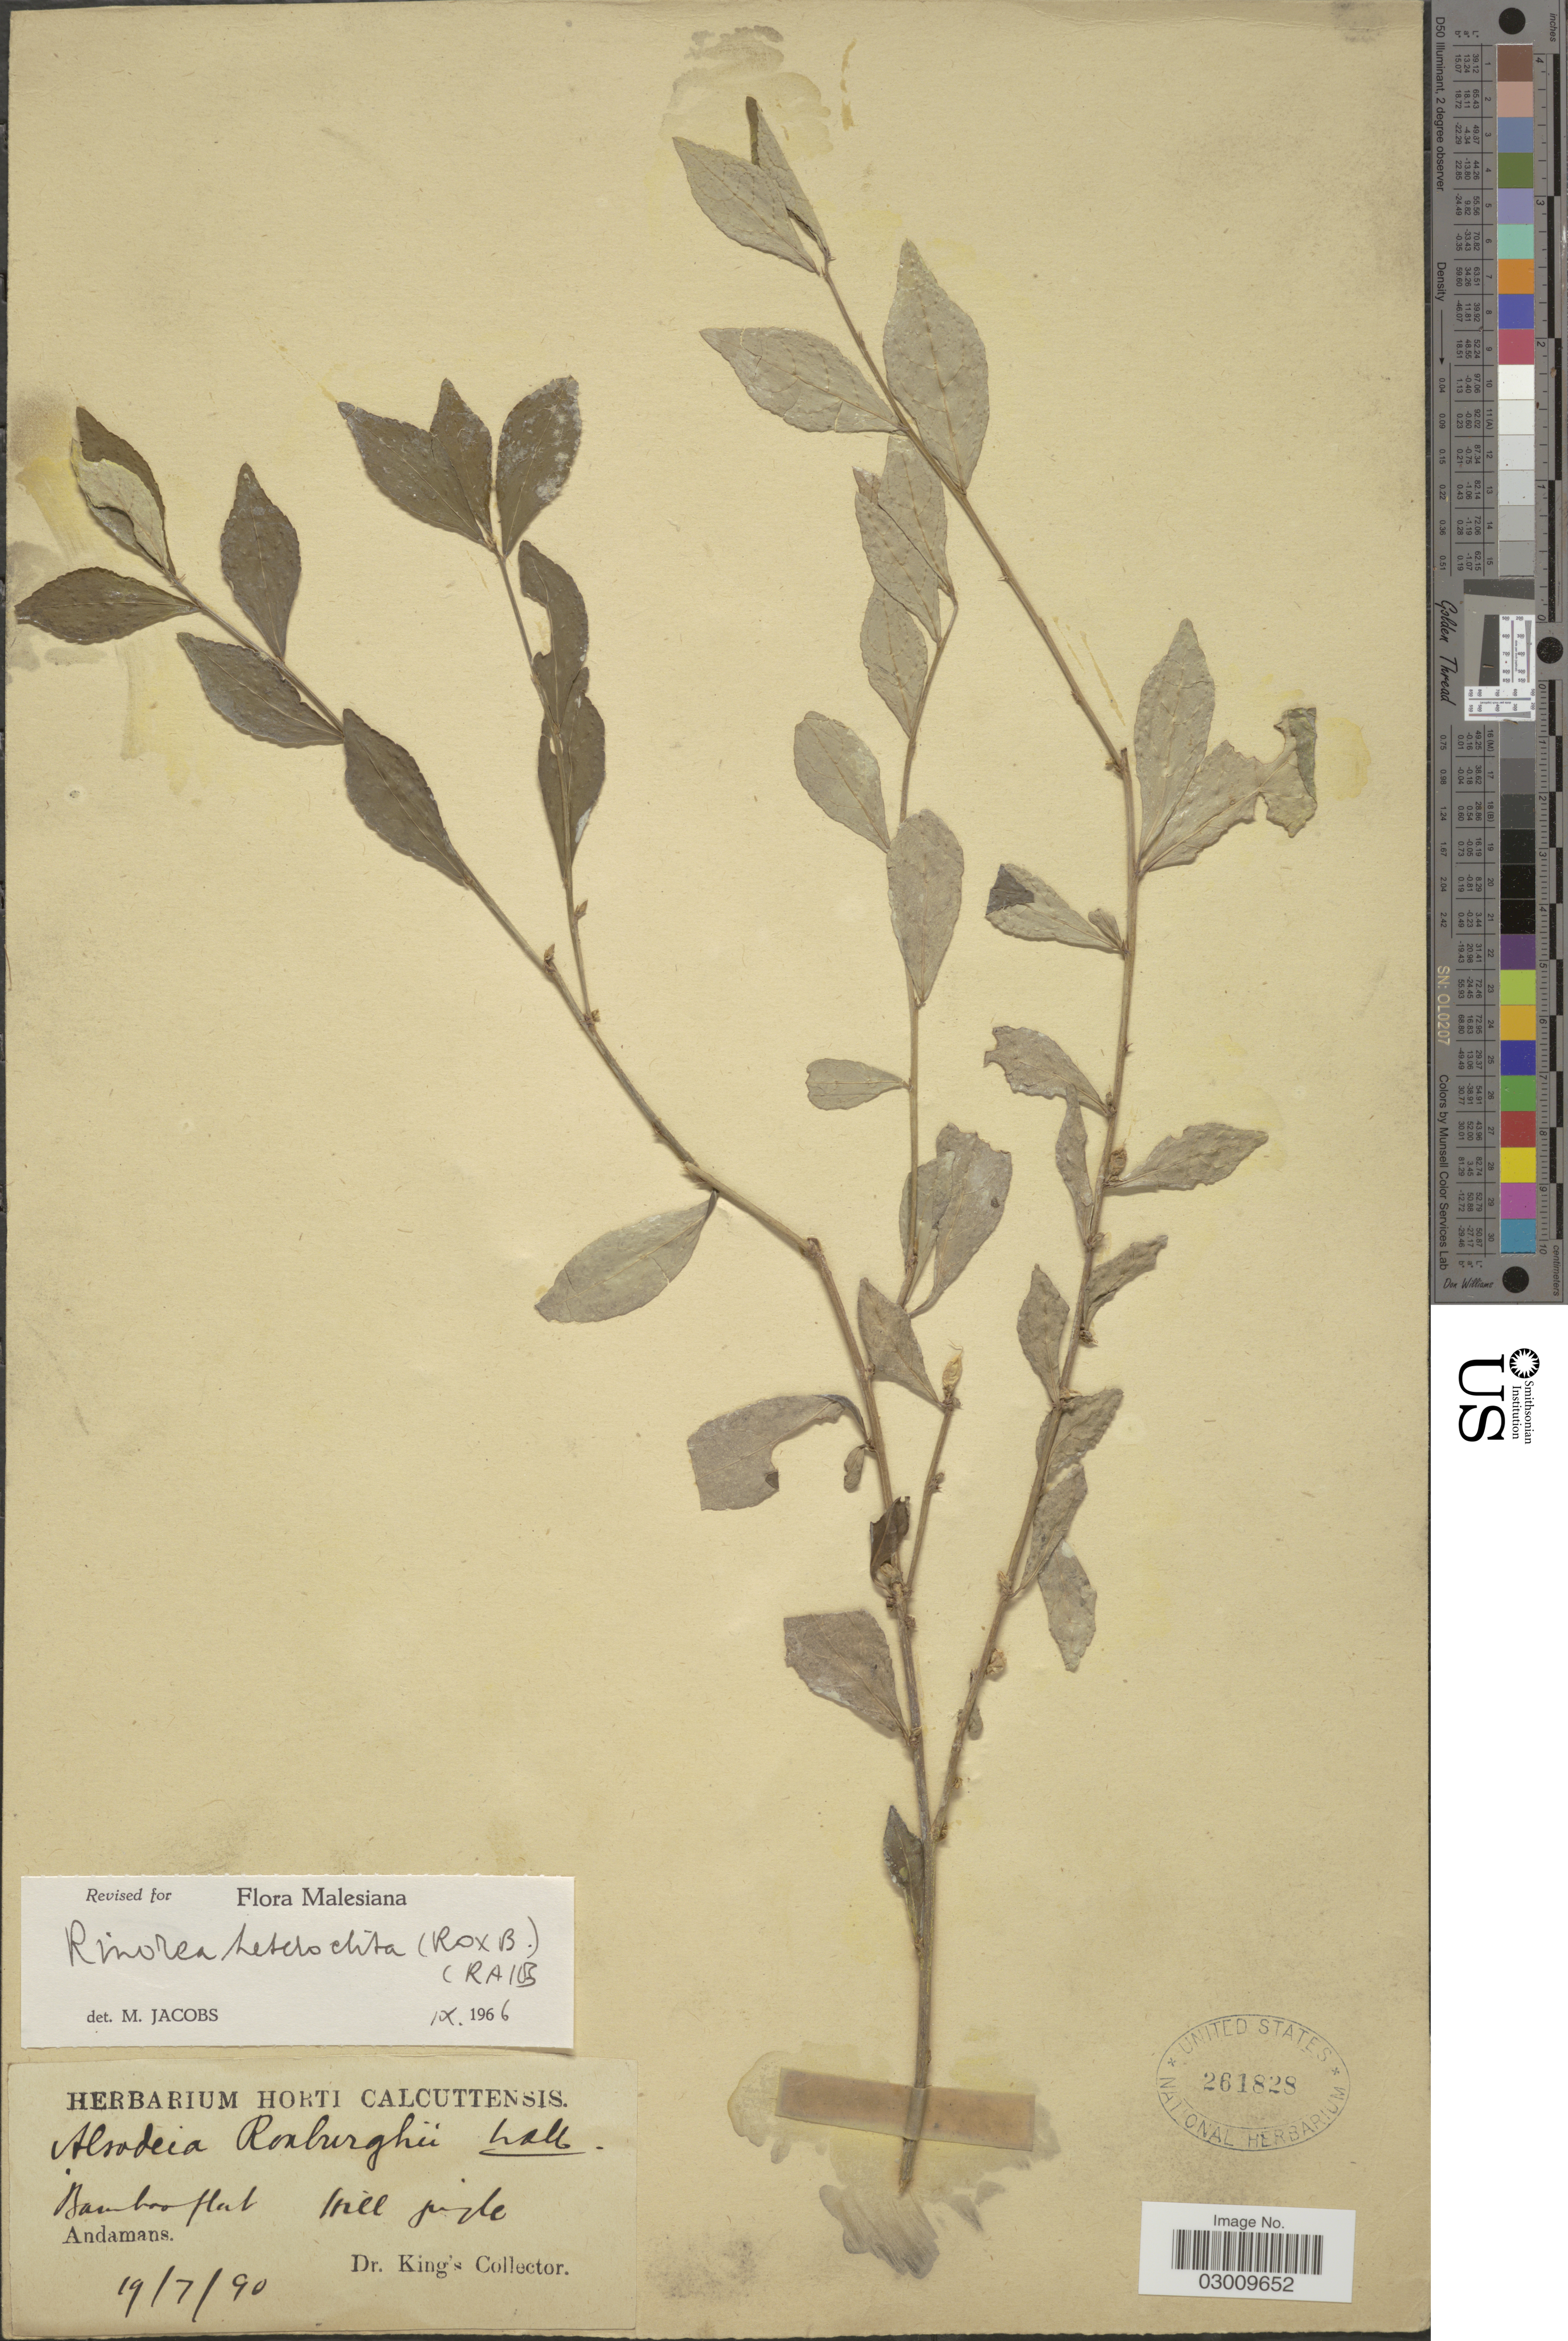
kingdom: Plantae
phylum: Tracheophyta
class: Magnoliopsida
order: Malpighiales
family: Violaceae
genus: Rinorea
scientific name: Rinorea heteroclita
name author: Craib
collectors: Dr. King's collector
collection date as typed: Transcribed d/m/y: 19/7/90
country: India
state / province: Andaman and Nicobar Islands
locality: Bamboo flat. Andamans.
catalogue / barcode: US 261828